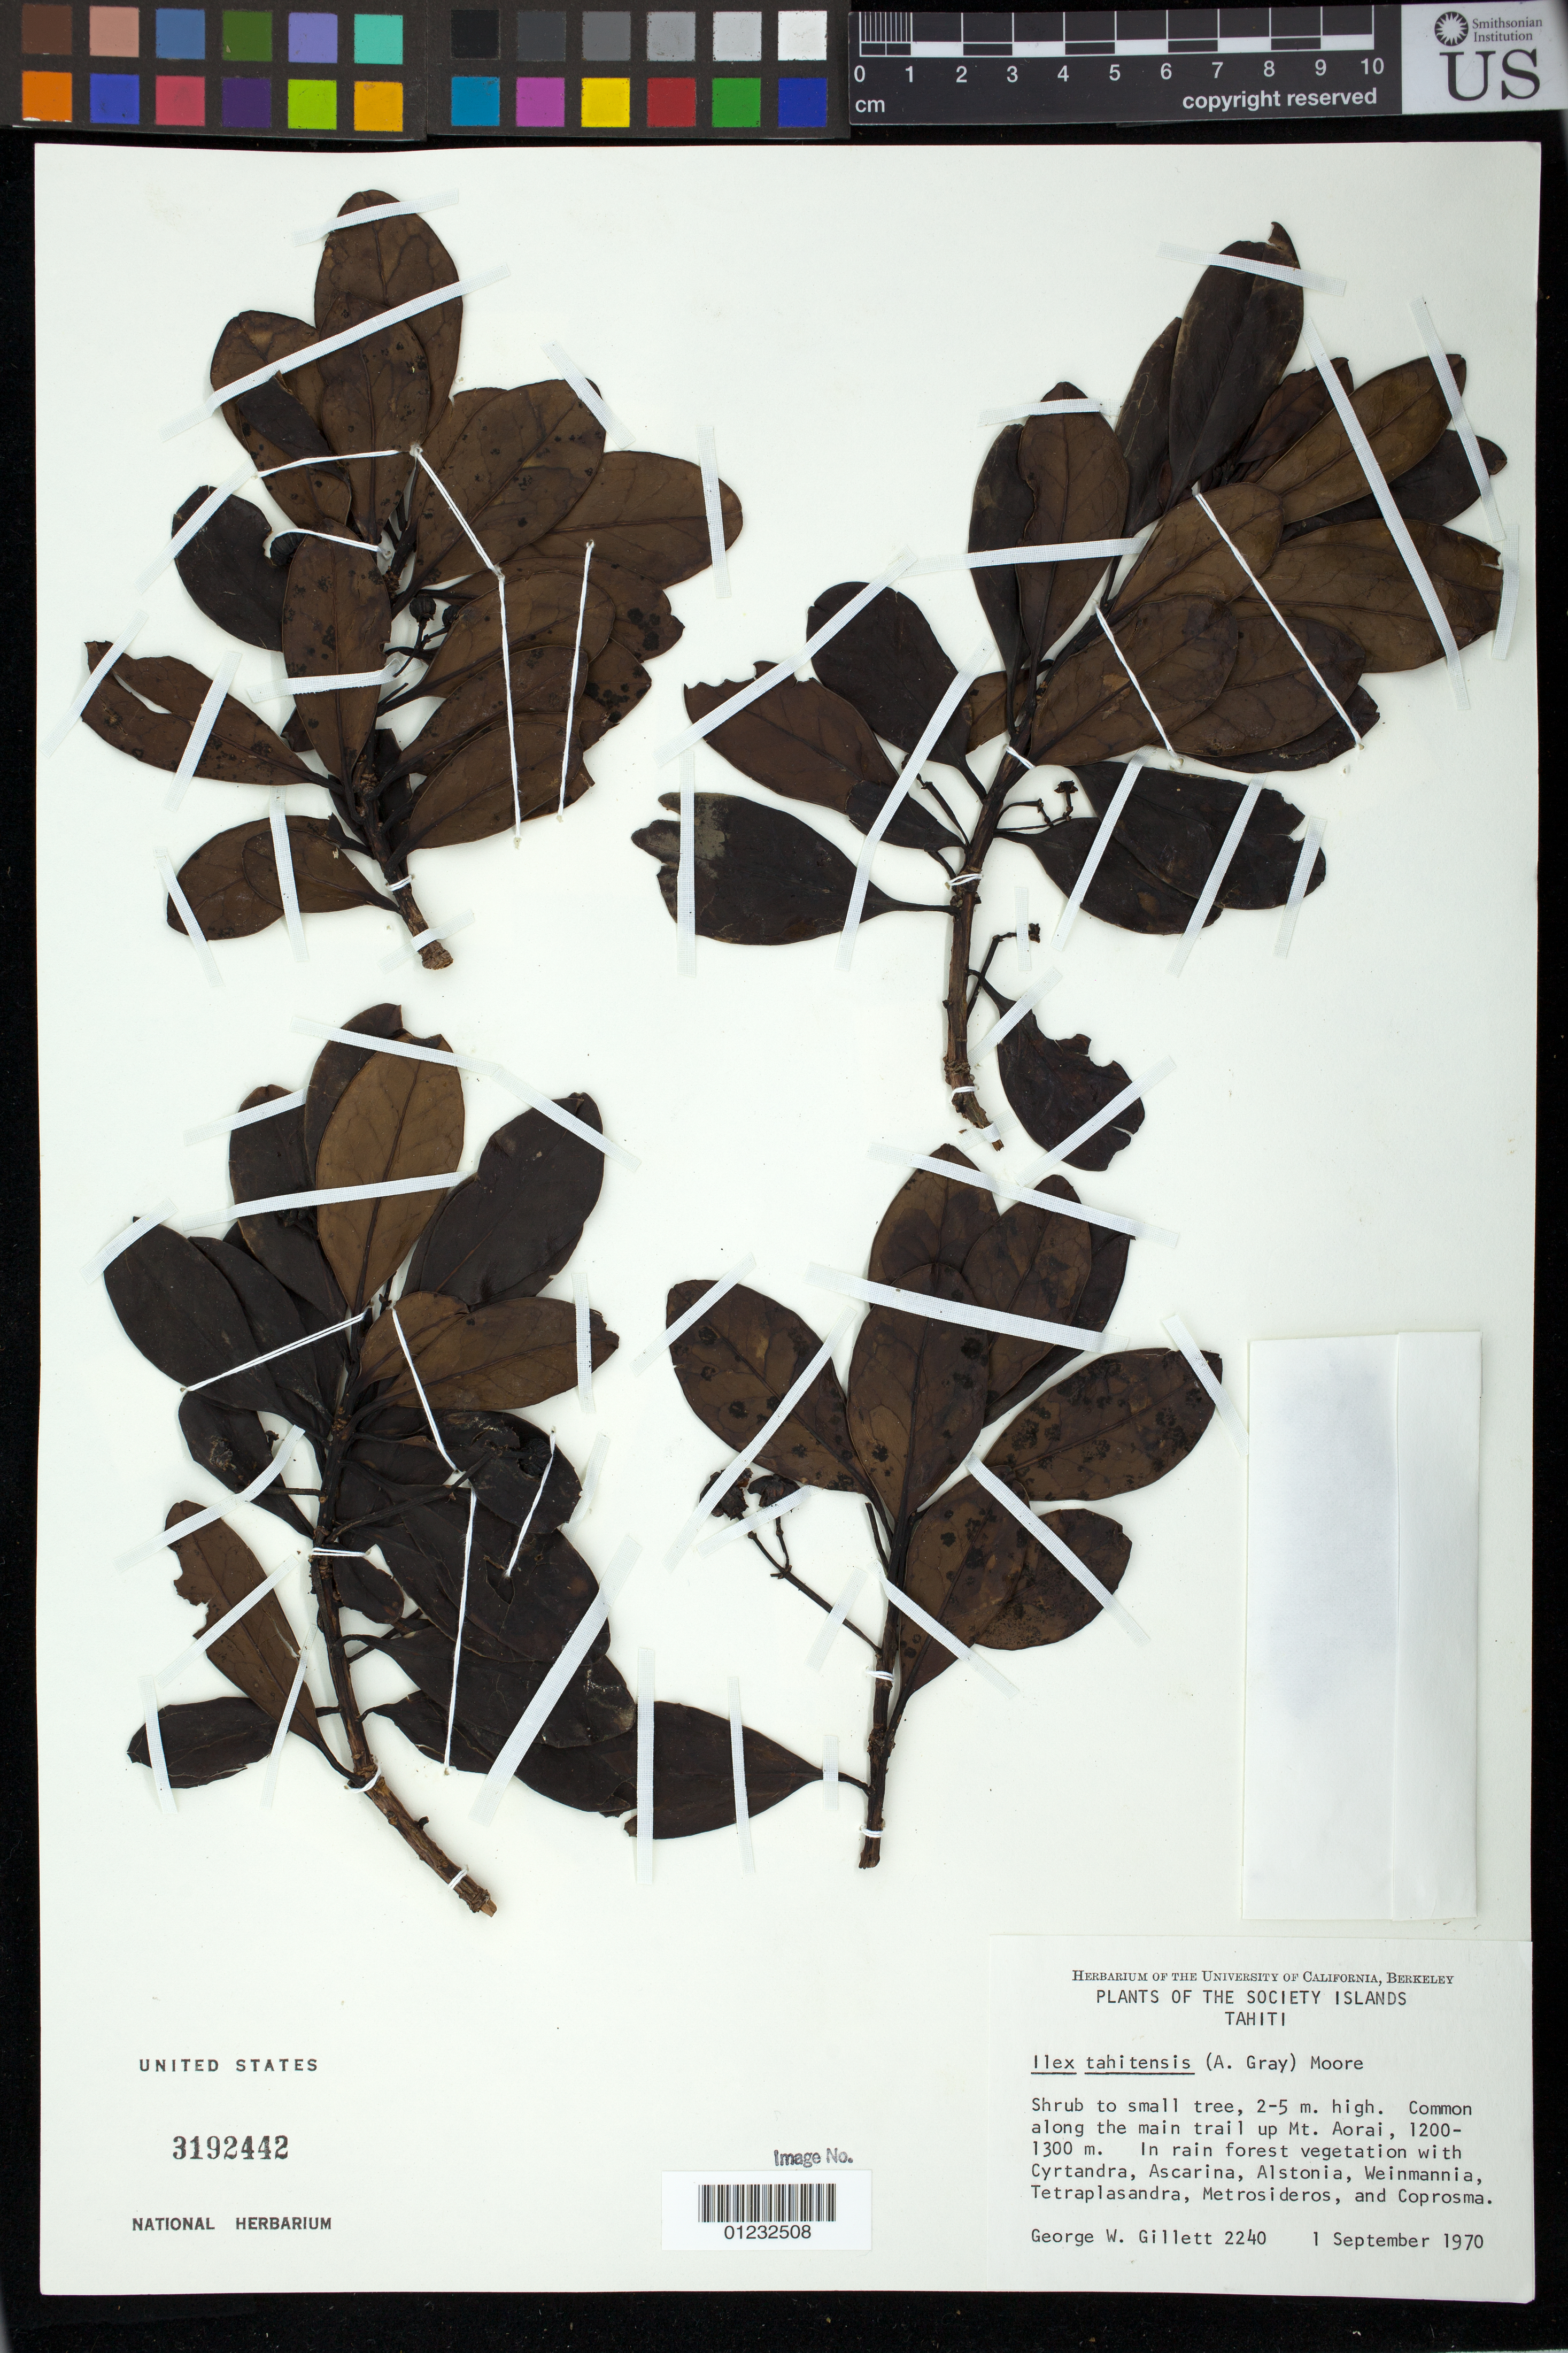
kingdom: Plantae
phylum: Tracheophyta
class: Magnoliopsida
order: Aquifoliales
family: Aquifoliaceae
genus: Ilex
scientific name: Ilex anomala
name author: Hook. & Arn.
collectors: G. Gillett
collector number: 2240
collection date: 1970-09-01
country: French Polynesia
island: Tahiti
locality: Along the main trail up to Mt. Aorai.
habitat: Rain forest.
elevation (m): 1200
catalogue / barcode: US 3192442